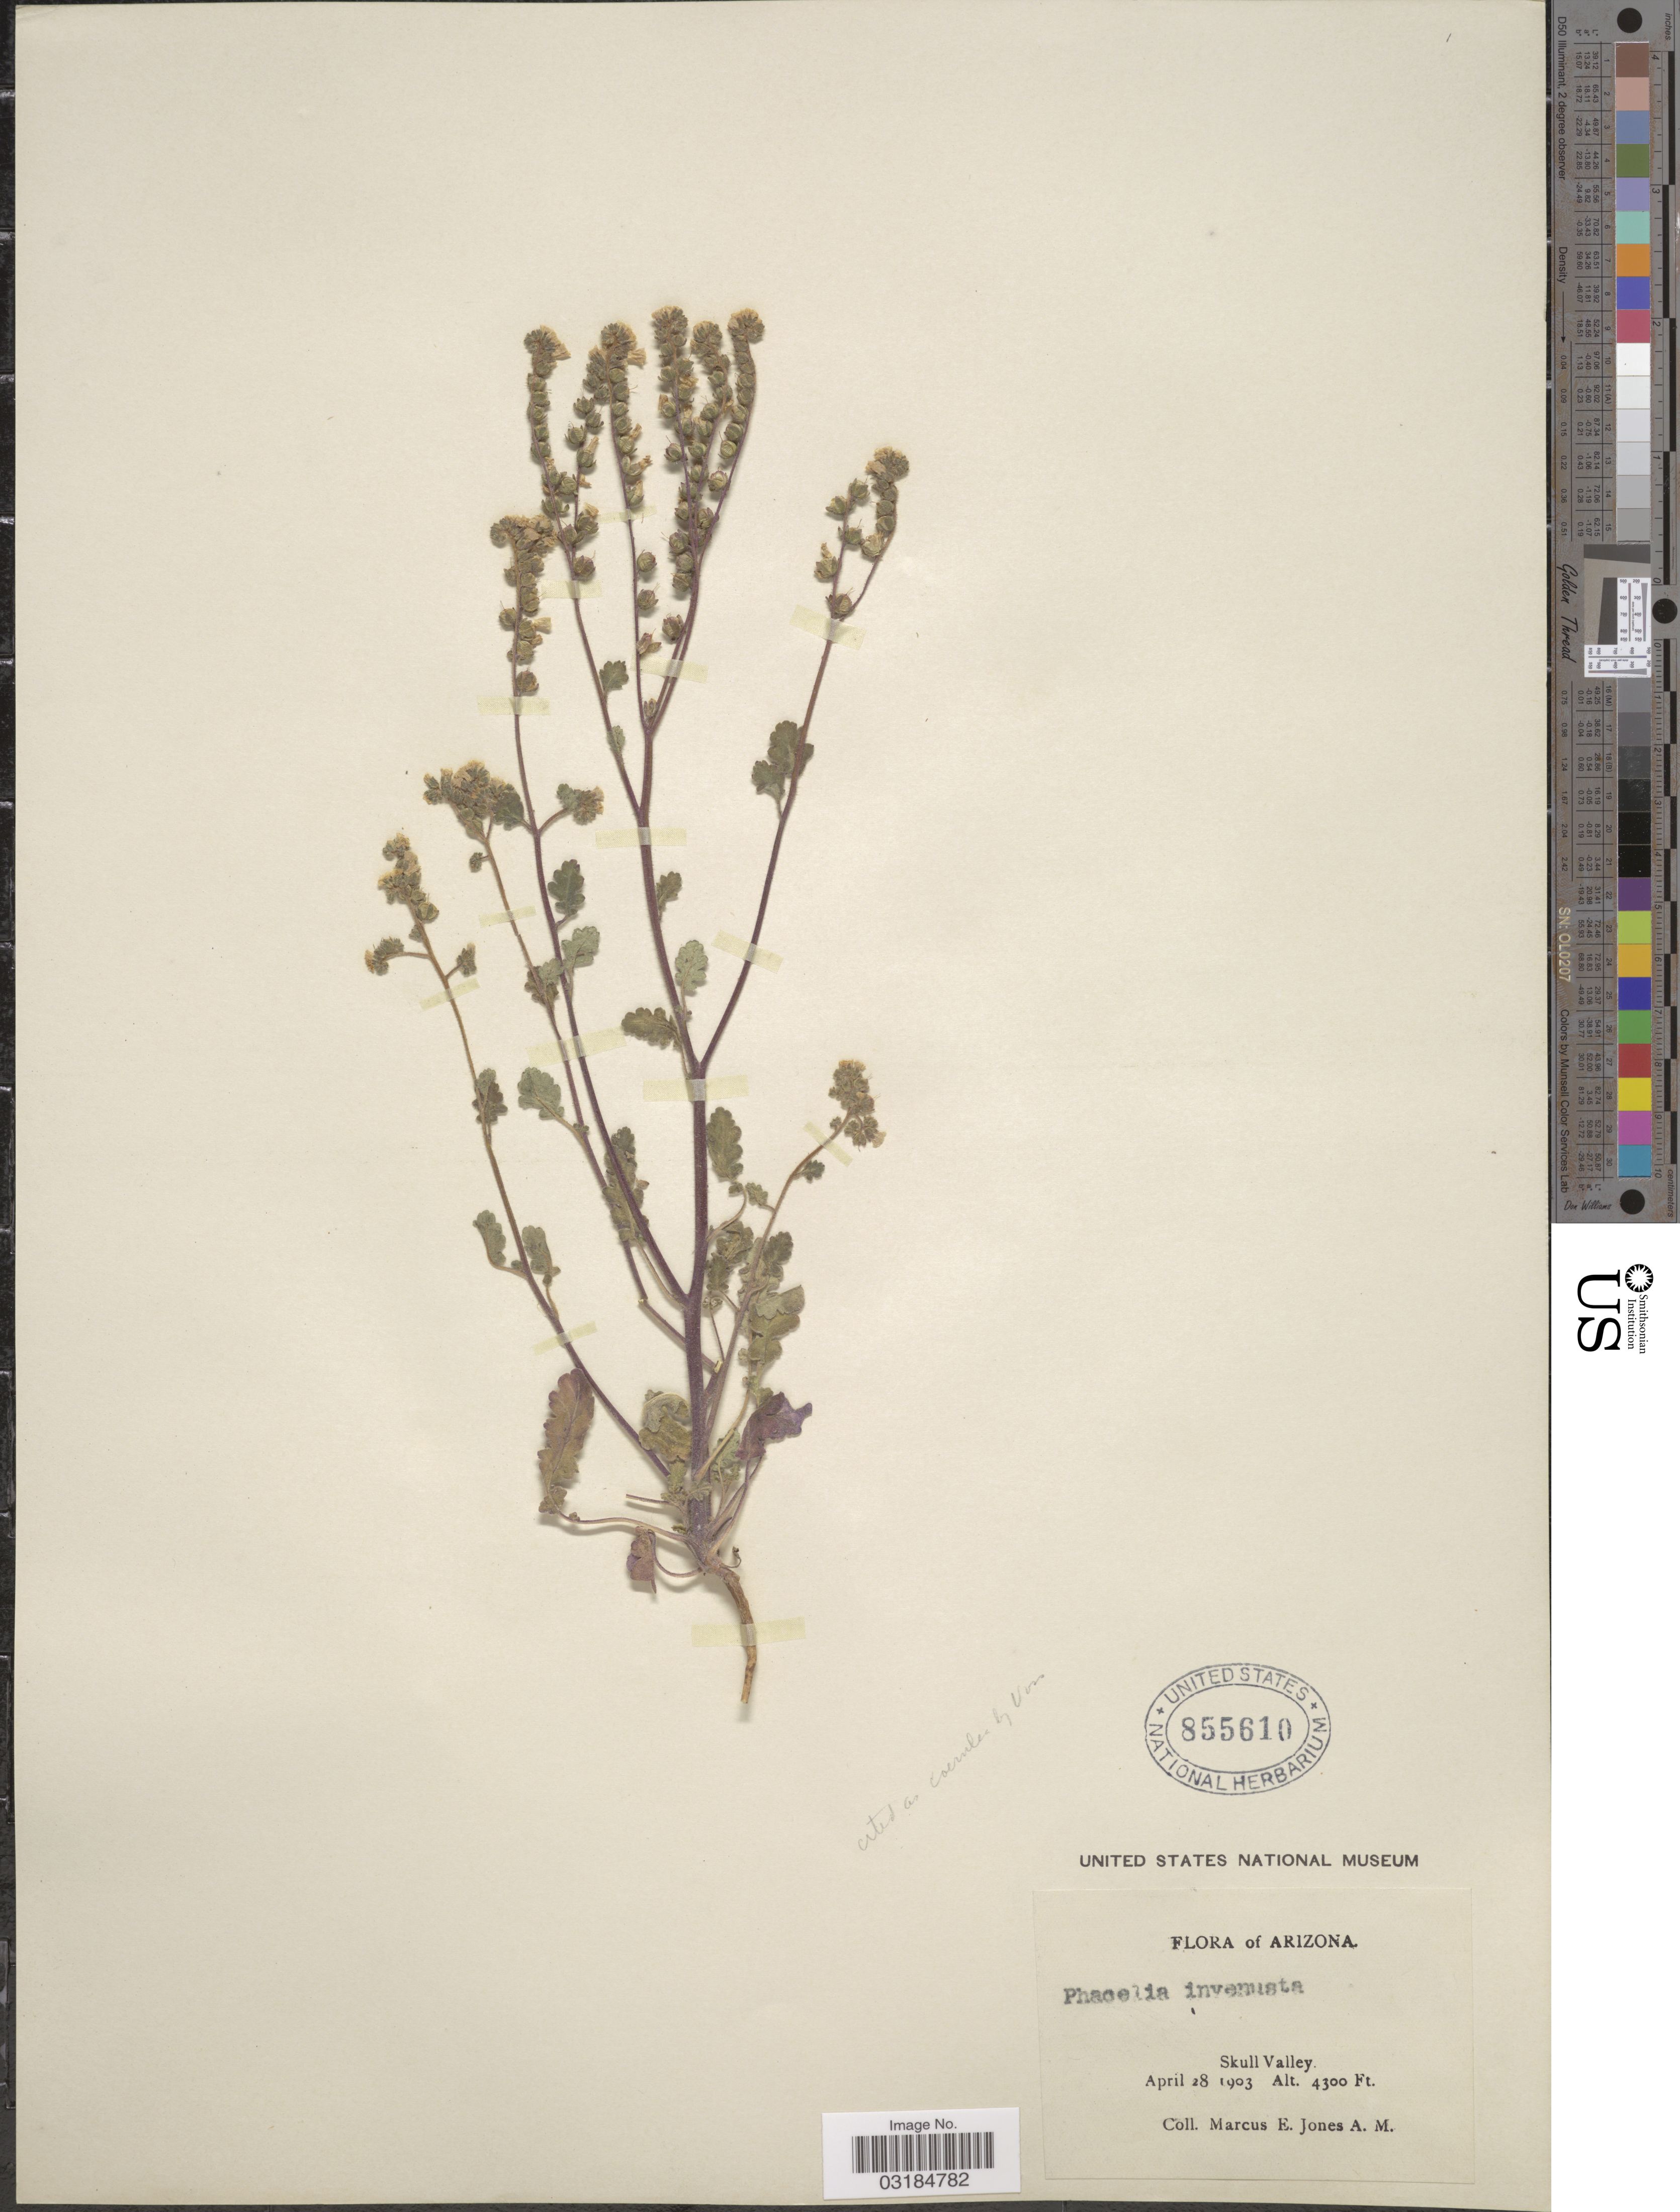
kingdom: Plantae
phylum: Tracheophyta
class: Magnoliopsida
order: Boraginales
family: Hydrophyllaceae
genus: Phacelia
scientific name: Phacelia caerulea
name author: Greene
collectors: M. E. Jones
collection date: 1903-04-28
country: United States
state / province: Arizona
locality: Skull Valley.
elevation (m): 1311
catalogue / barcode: US 855610